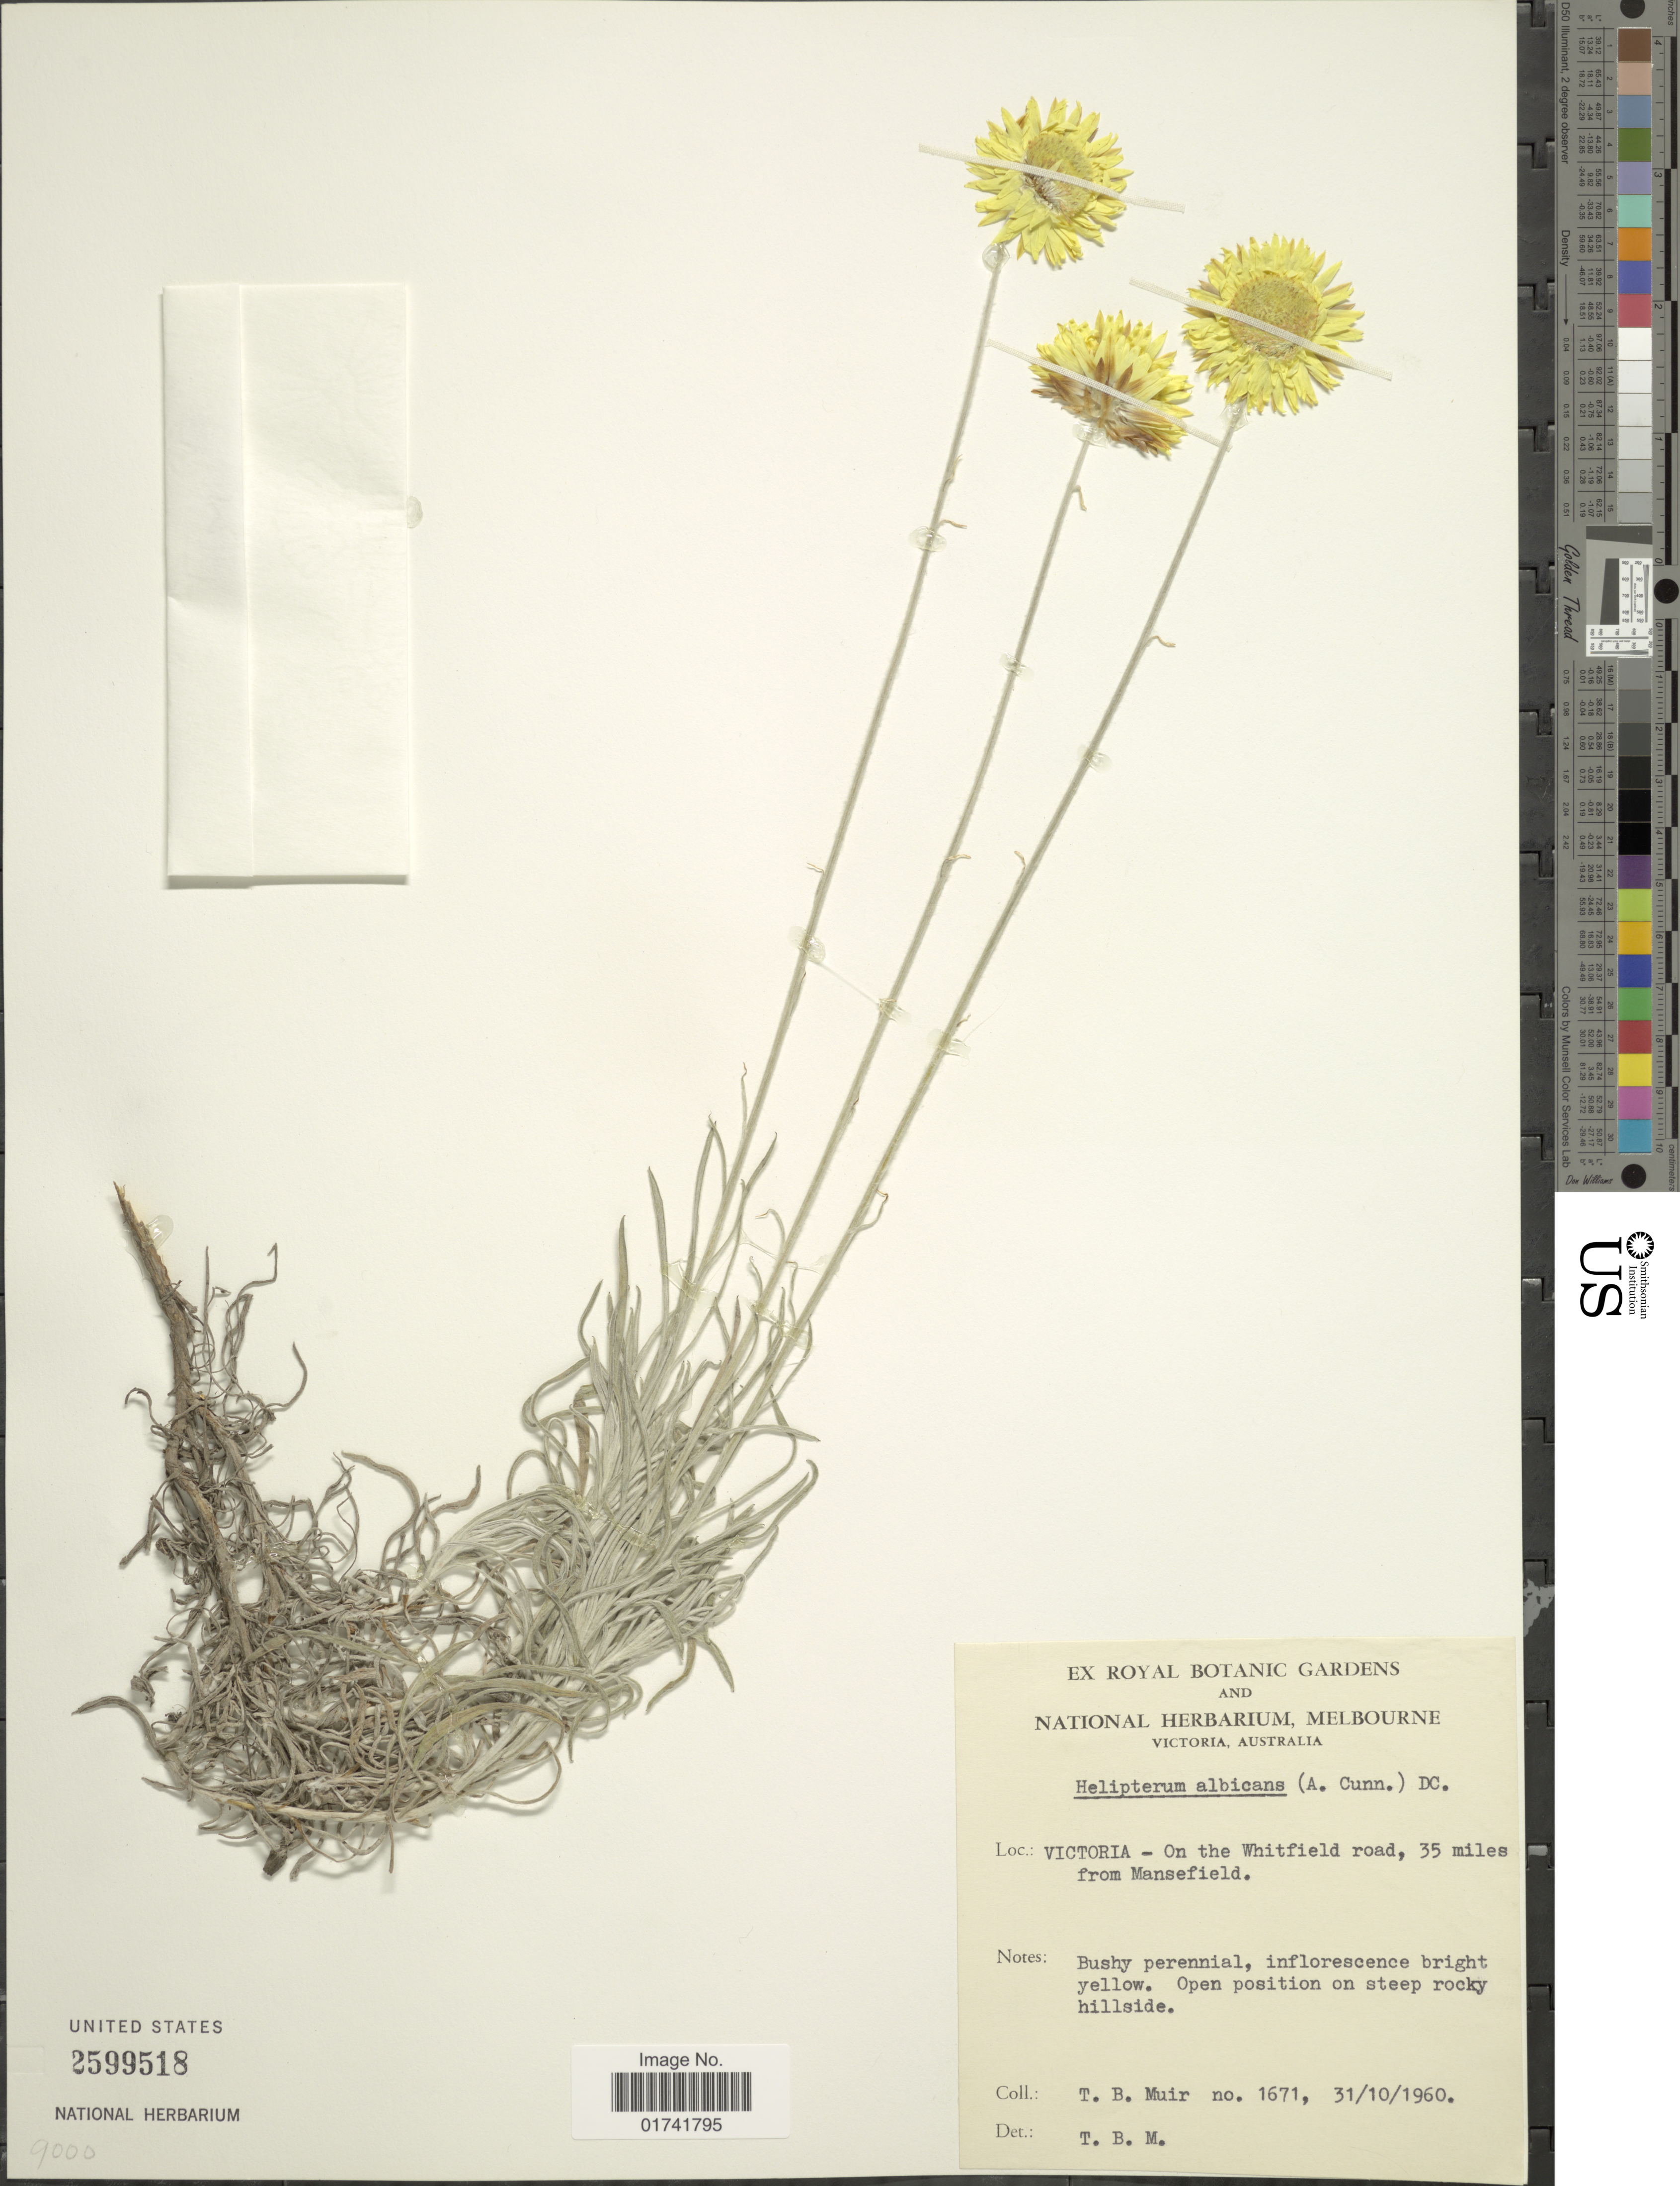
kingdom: Plantae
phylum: Tracheophyta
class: Magnoliopsida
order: Asterales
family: Asteraceae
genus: Leucochrysum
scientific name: Leucochrysum albicans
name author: (A. Cunn.) Paul G. Wilson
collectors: T. Muir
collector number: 1671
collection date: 1960-10-31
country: Australia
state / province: Victoria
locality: Victoria-on the Whitfield road, 35 miles from Mansefield, on steep hillside.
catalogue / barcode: US 2599518